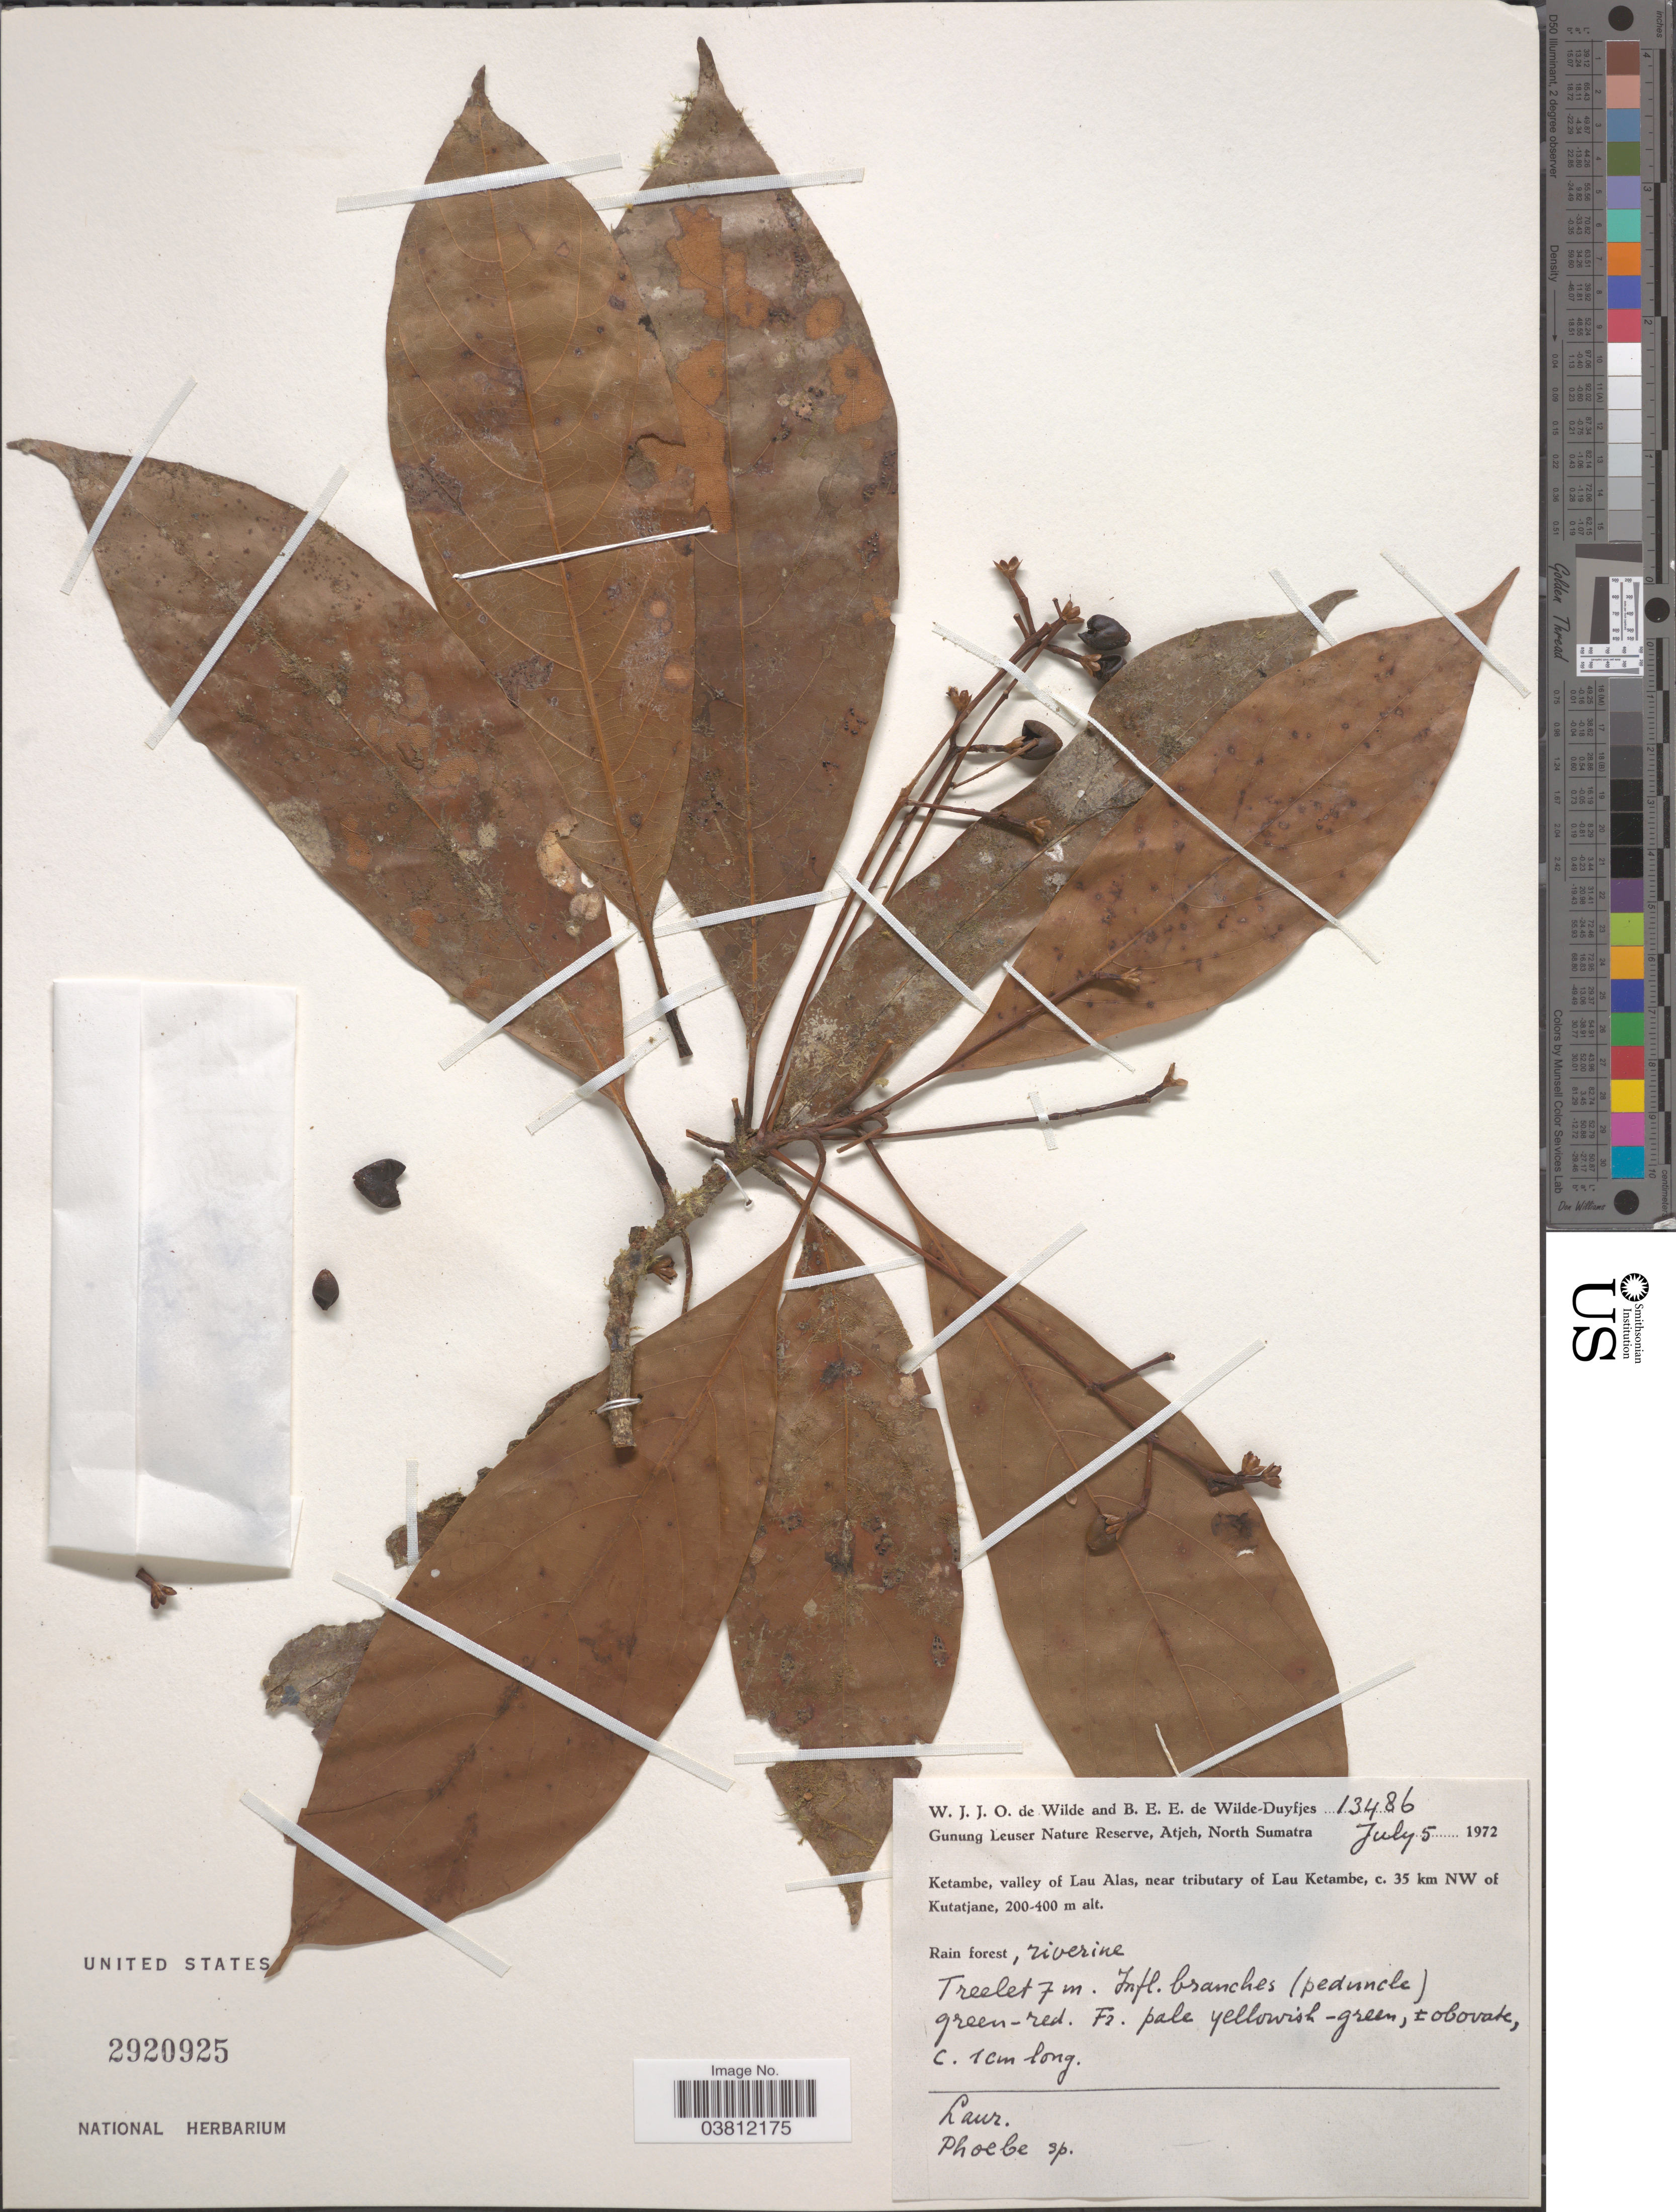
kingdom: Plantae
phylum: Tracheophyta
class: Magnoliopsida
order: Laurales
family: Lauraceae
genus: Phoebe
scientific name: Phoebe sp.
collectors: W. J. de Wilde & B. E. de Wilde-Duyfjes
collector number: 13486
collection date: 1972-07-05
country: Indonesia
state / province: Sumatra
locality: Gunung Leuser Nature Reserve, Atjeh, North Sumatra. Ketambe, valley of Lau Alas, near tributary of Lau Ketambe, c. 35 km NW of Kutatjane.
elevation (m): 200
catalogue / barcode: US 2920925